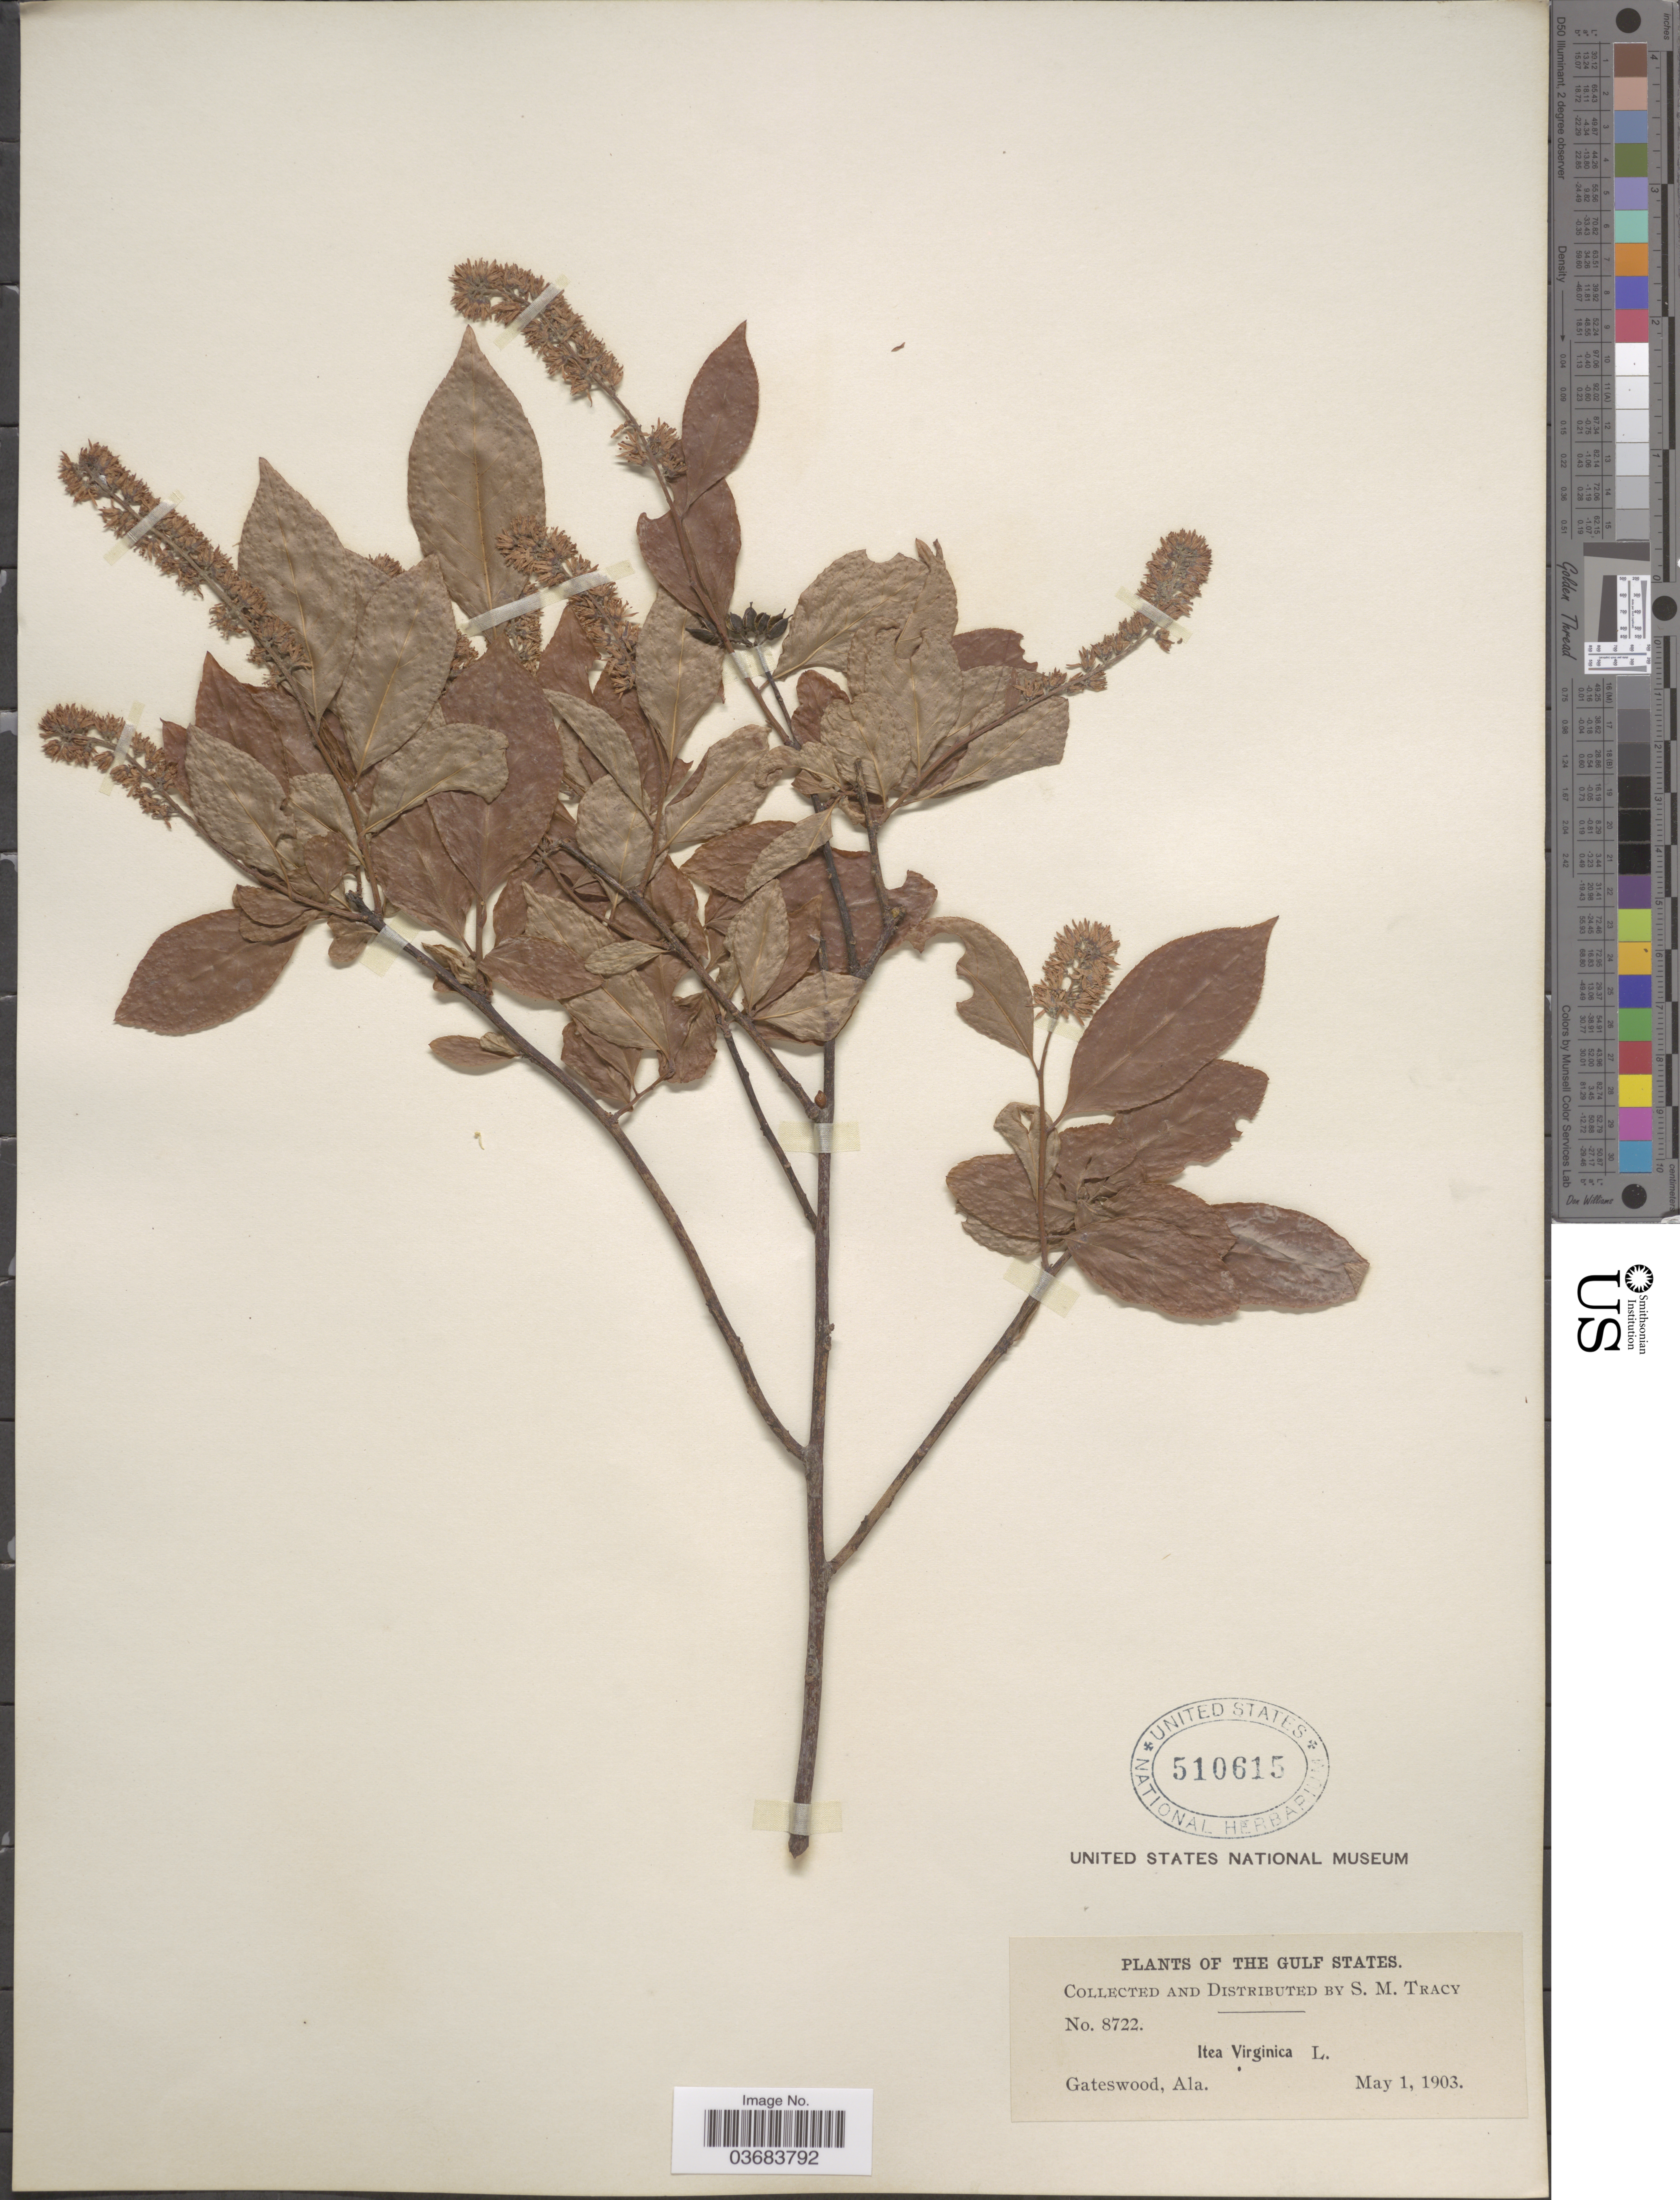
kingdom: Plantae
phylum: Tracheophyta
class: Magnoliopsida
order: Saxifragales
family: Iteaceae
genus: Itea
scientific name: Itea virginica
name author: L.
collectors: S. M. Tracy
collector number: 8722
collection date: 1903-05-01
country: United States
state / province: Alabama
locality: The Gulf States. Gateswood.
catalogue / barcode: US 510615